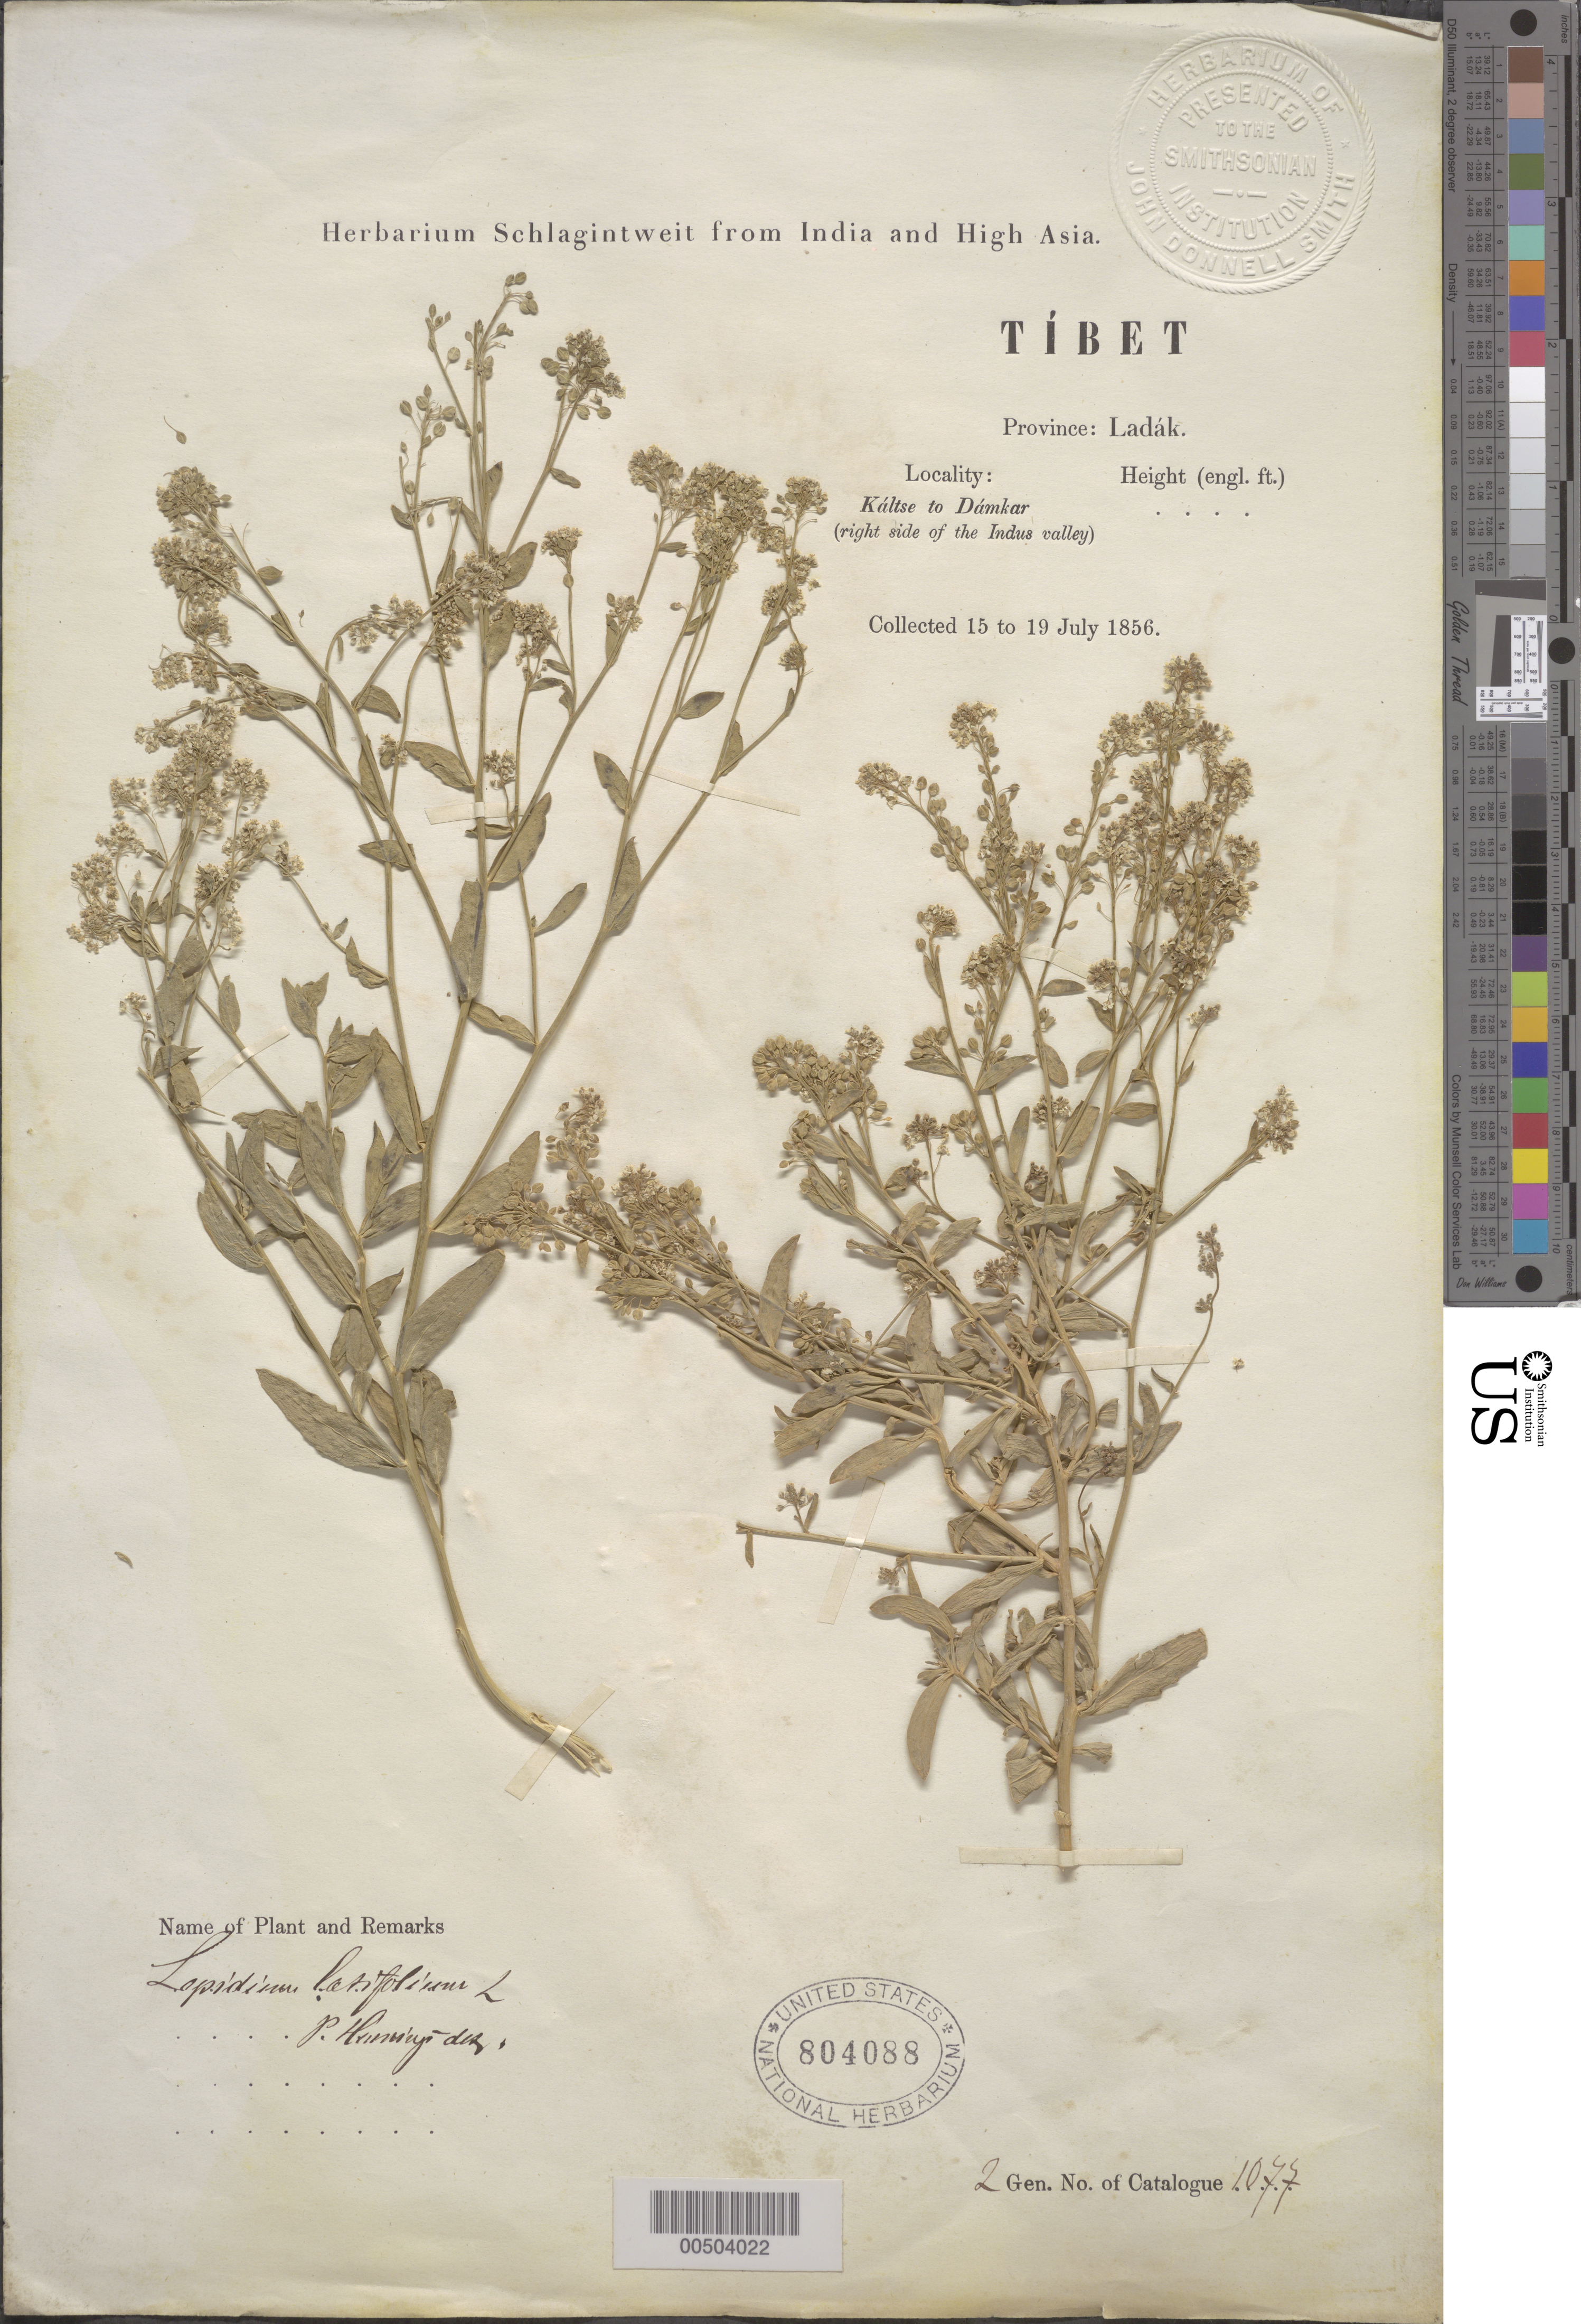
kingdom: Plantae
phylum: Tracheophyta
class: Magnoliopsida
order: Brassicales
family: Brassicaceae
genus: Lepidium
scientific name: Lepidium latifolium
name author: L.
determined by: Henniup, P.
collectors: Herbarium Schlagintweit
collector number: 2 Gen. No. of Catal. 1077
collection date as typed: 15 Jul 1856 to 19 Jul 1856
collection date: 1856-07-15/1856-07-19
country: India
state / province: Ladakh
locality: "Tibet", Kaltse to Damkar, Ladak District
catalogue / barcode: US 804088